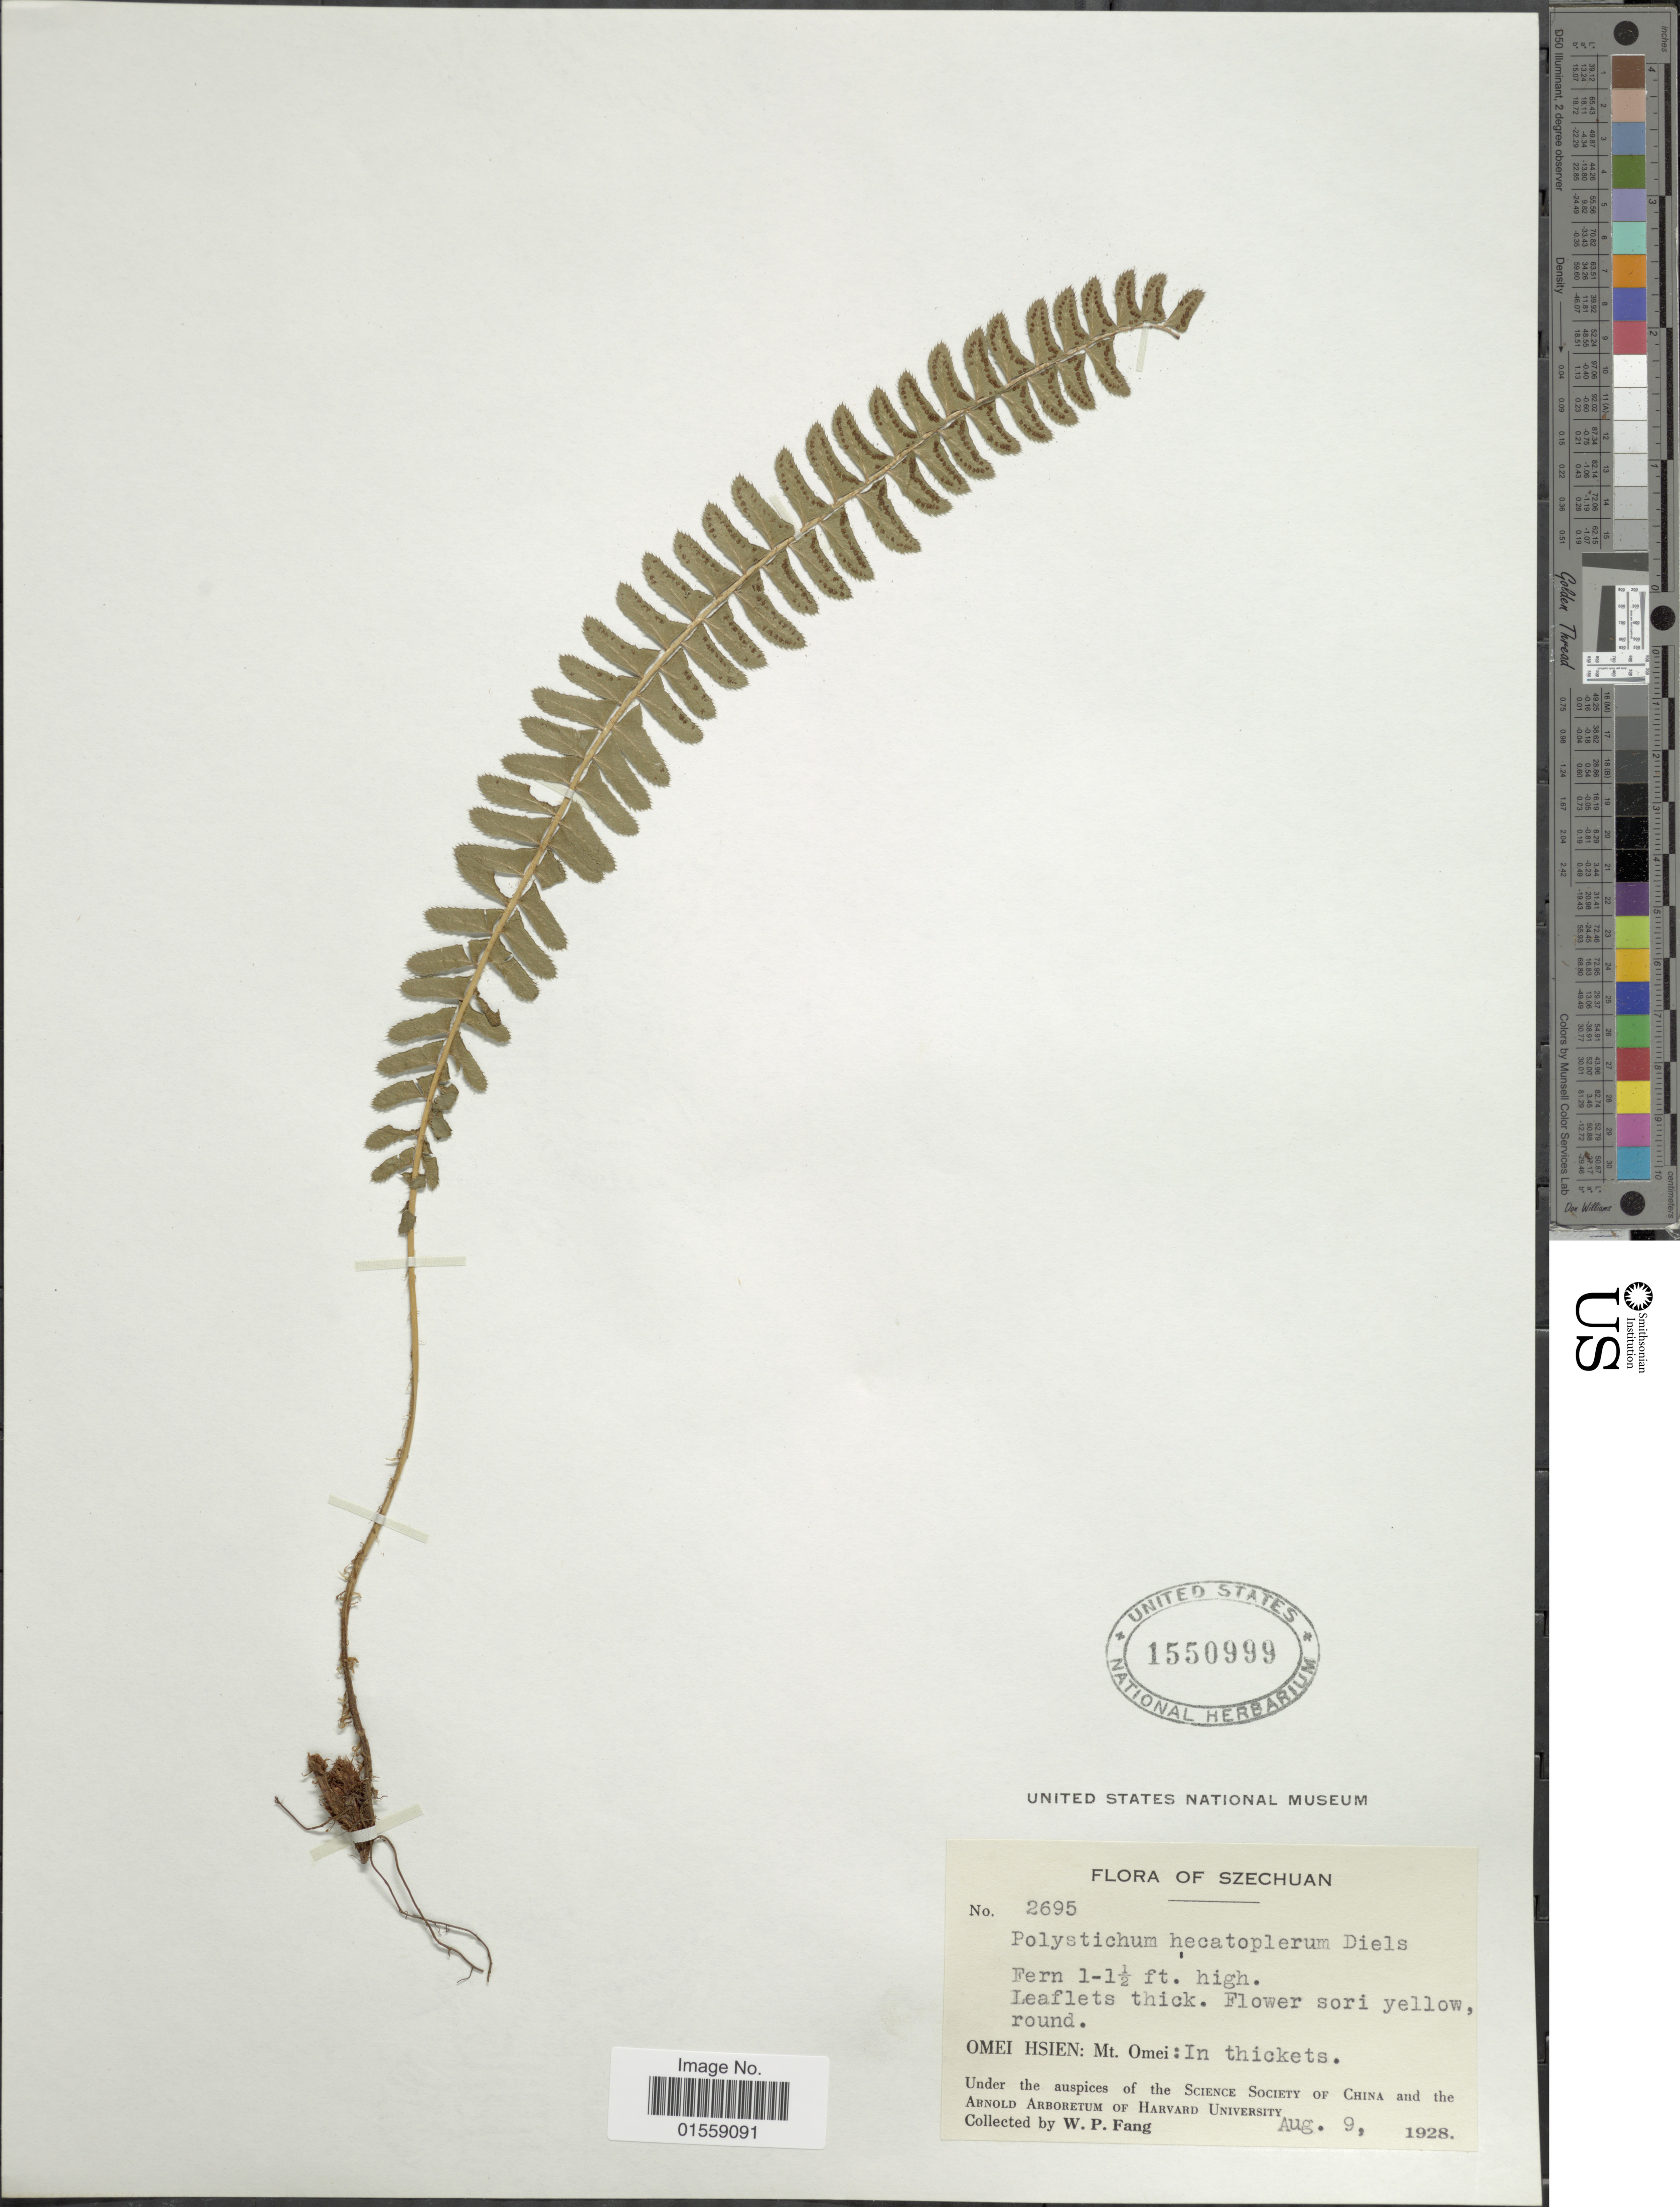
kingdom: Plantae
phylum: Tracheophyta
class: Polypodiopsida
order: Polypodiales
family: Dryopteridaceae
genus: Polystichum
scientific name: Polystichum hecatopterum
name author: Diels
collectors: W. P. Fang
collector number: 2695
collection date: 1928-08-09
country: China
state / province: Sichuan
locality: Szechuan, Omei Hsien: Mt. Omei: in thickets.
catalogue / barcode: US 1550999